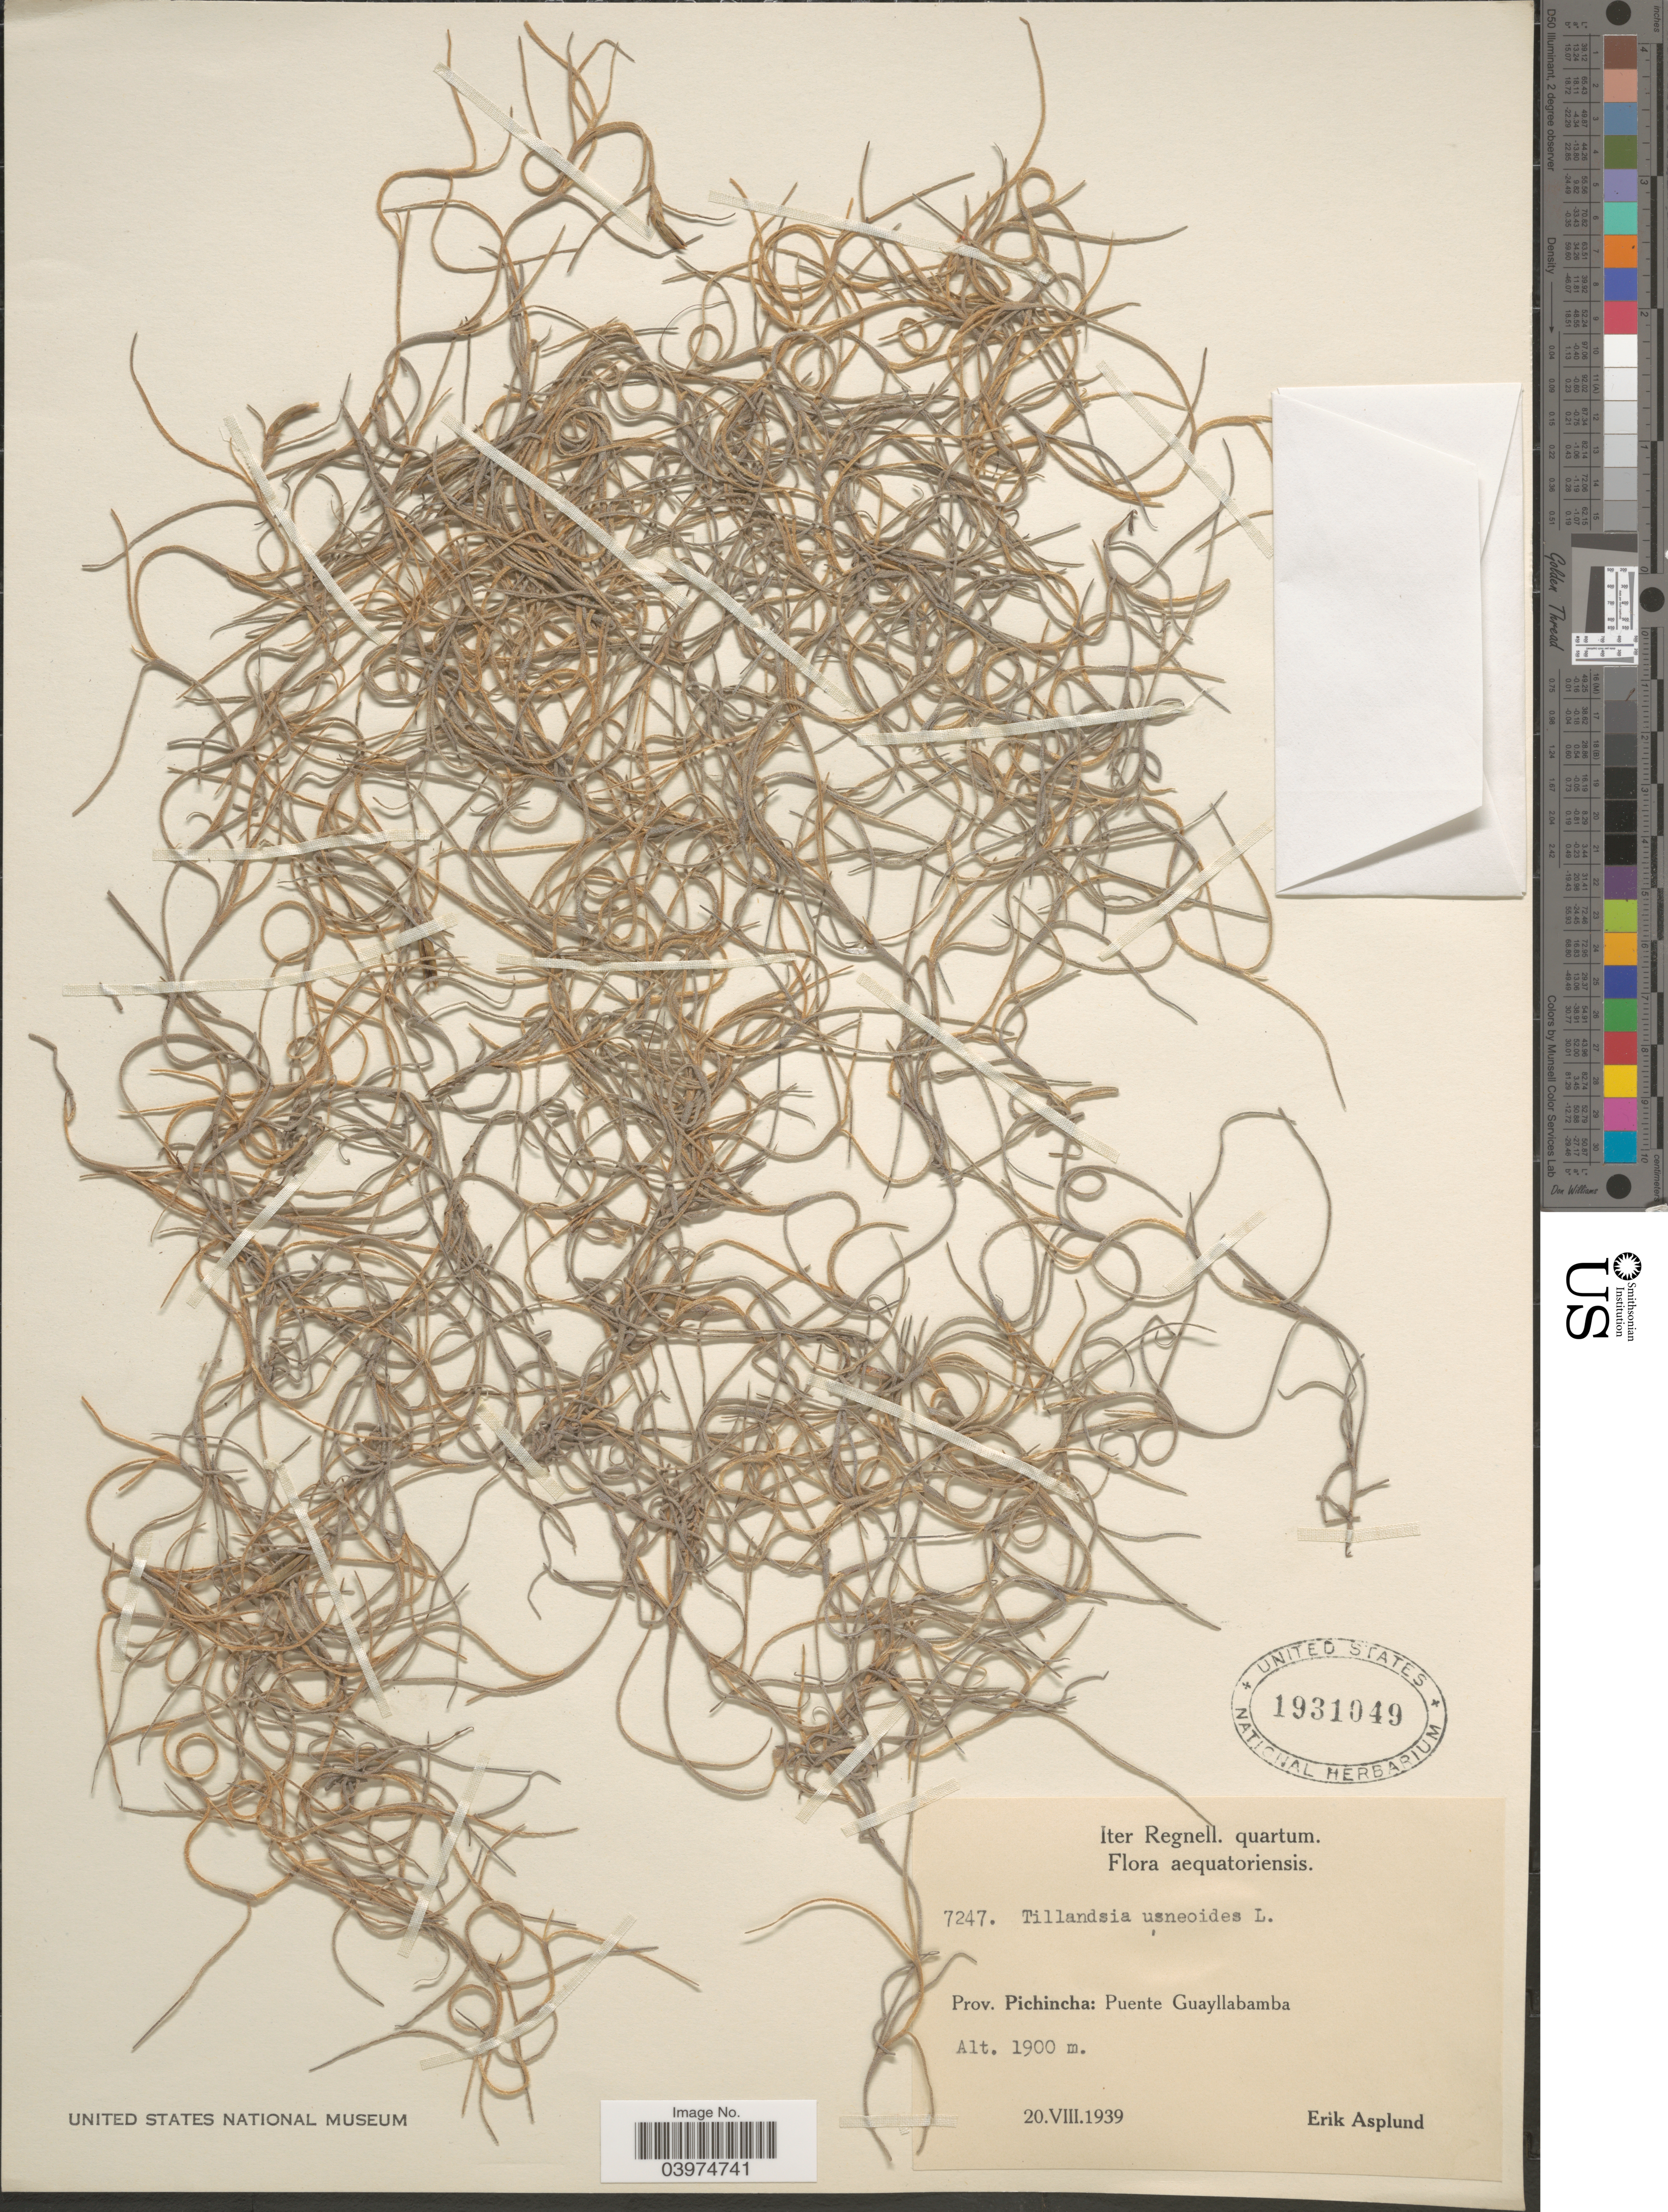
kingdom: Plantae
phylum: Tracheophyta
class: Liliopsida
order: Poales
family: Bromeliaceae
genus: Tillandsia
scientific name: Tillandsia usneoides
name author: (L.) L.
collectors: E. Asplund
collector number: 7247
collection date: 1939-08-20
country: Ecuador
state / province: Pichincha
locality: Iter Regnell. quartum. Prov. Pichincha: Puente Guayllabamba.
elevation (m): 1900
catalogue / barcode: US 1931049